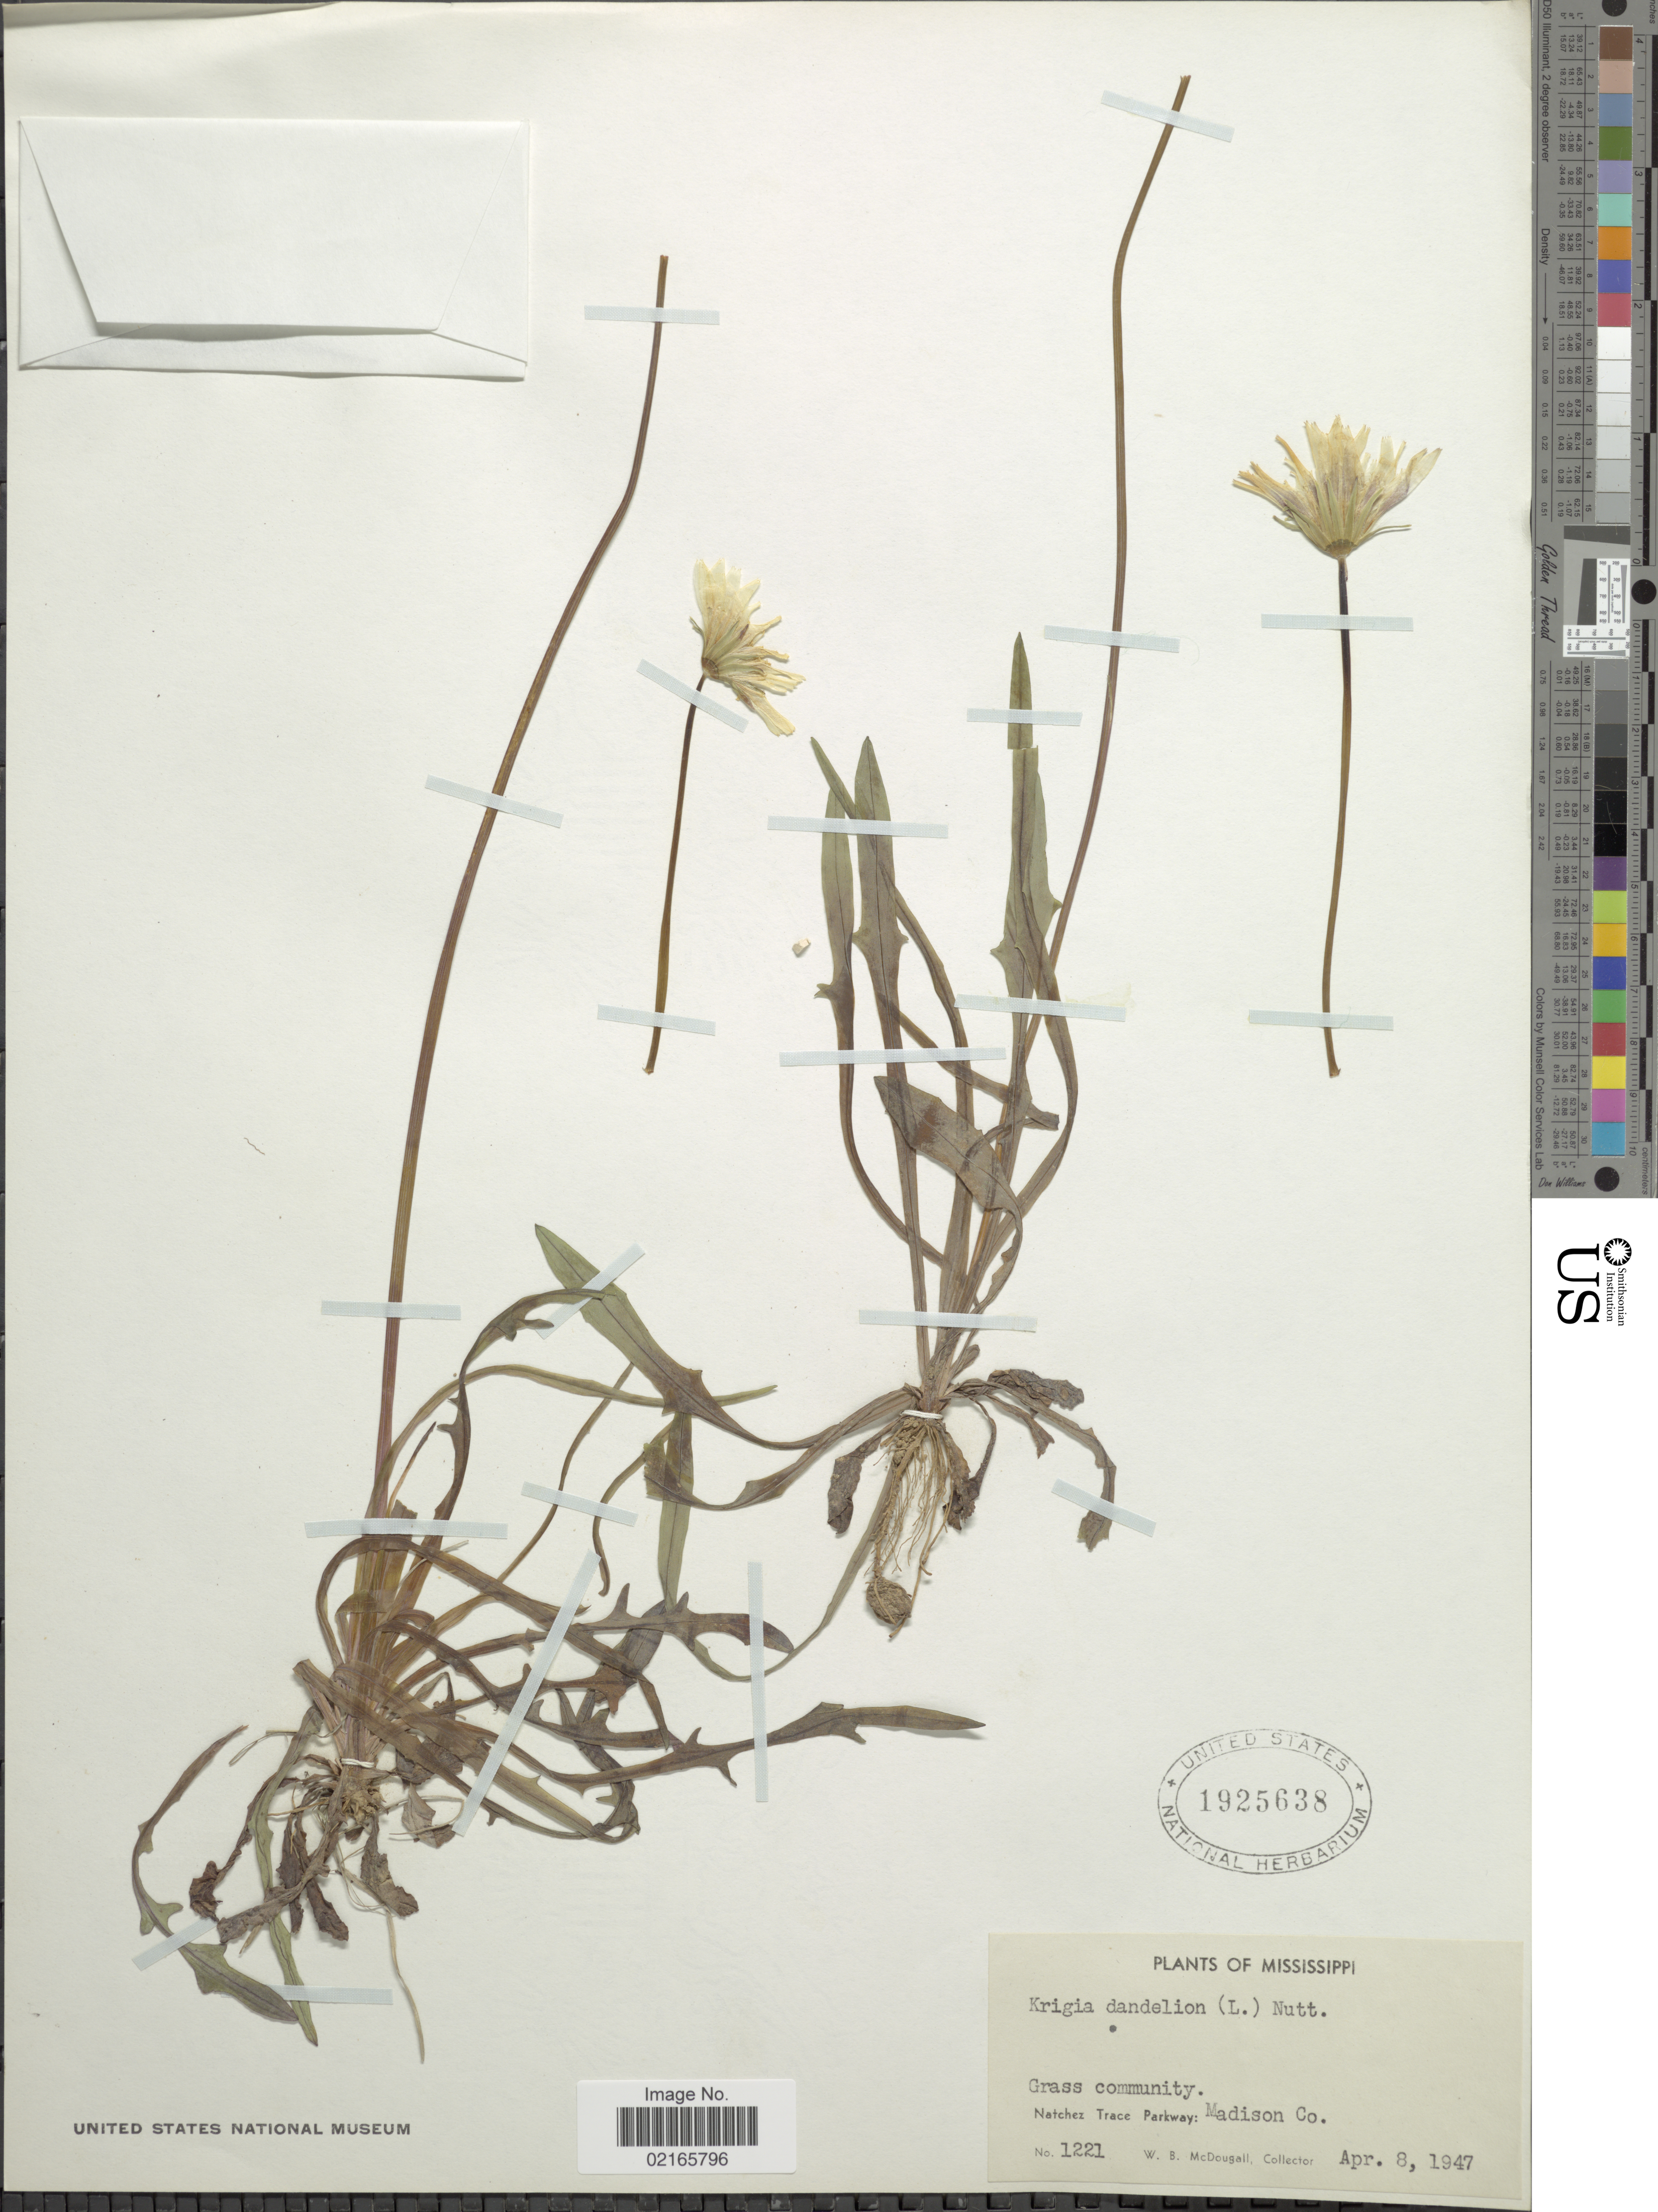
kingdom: Plantae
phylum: Tracheophyta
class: Magnoliopsida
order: Asterales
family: Asteraceae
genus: Krigia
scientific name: Krigia dandelion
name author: (L.) Nutt.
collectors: W. B. McDougall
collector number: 1221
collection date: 1947-04-08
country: United States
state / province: Mississippi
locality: Grass community, Natchez Trace Parkway: Madison Co.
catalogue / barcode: US 1925638